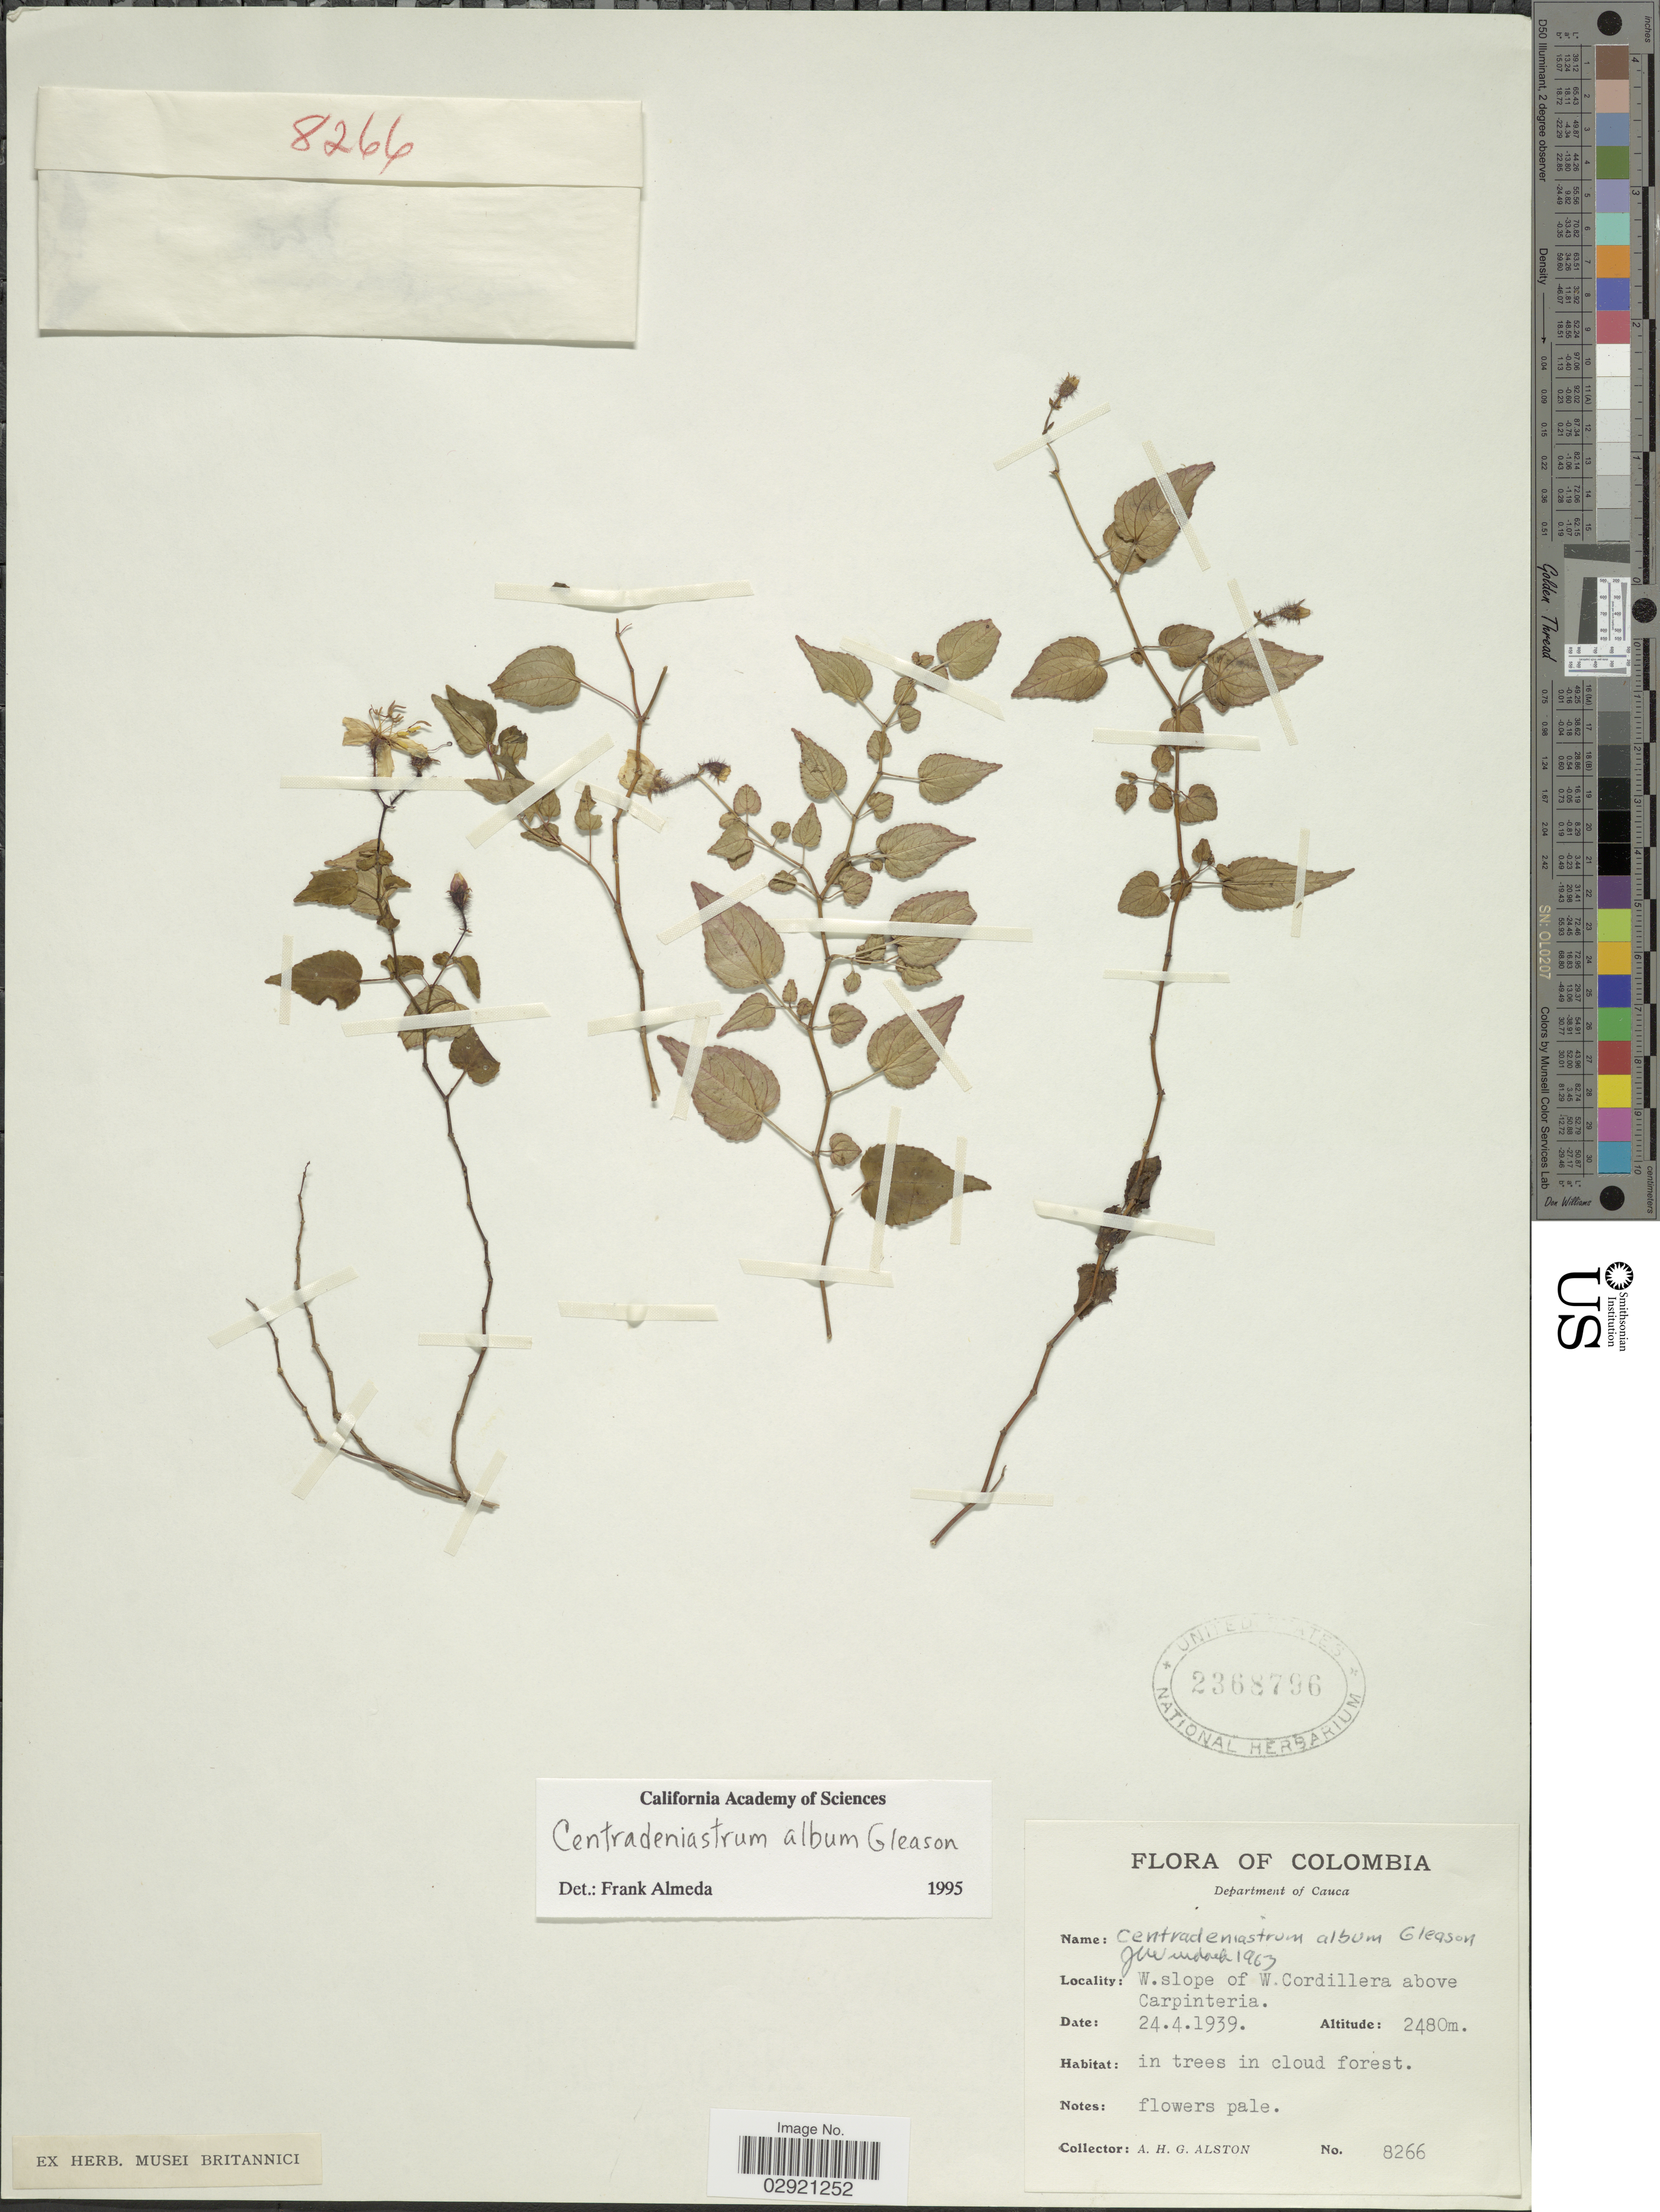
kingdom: Plantae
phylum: Tracheophyta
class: Magnoliopsida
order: Myrtales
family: Melastomataceae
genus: Centradeniastrum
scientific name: Centradeniastrum album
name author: Gleason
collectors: A. H. Alston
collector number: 8266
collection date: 1939-04-24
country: Colombia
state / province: Cauca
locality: Department of Cauca. W. slope of W. Cordillera above Carpinteria.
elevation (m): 2480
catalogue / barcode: US 2368796